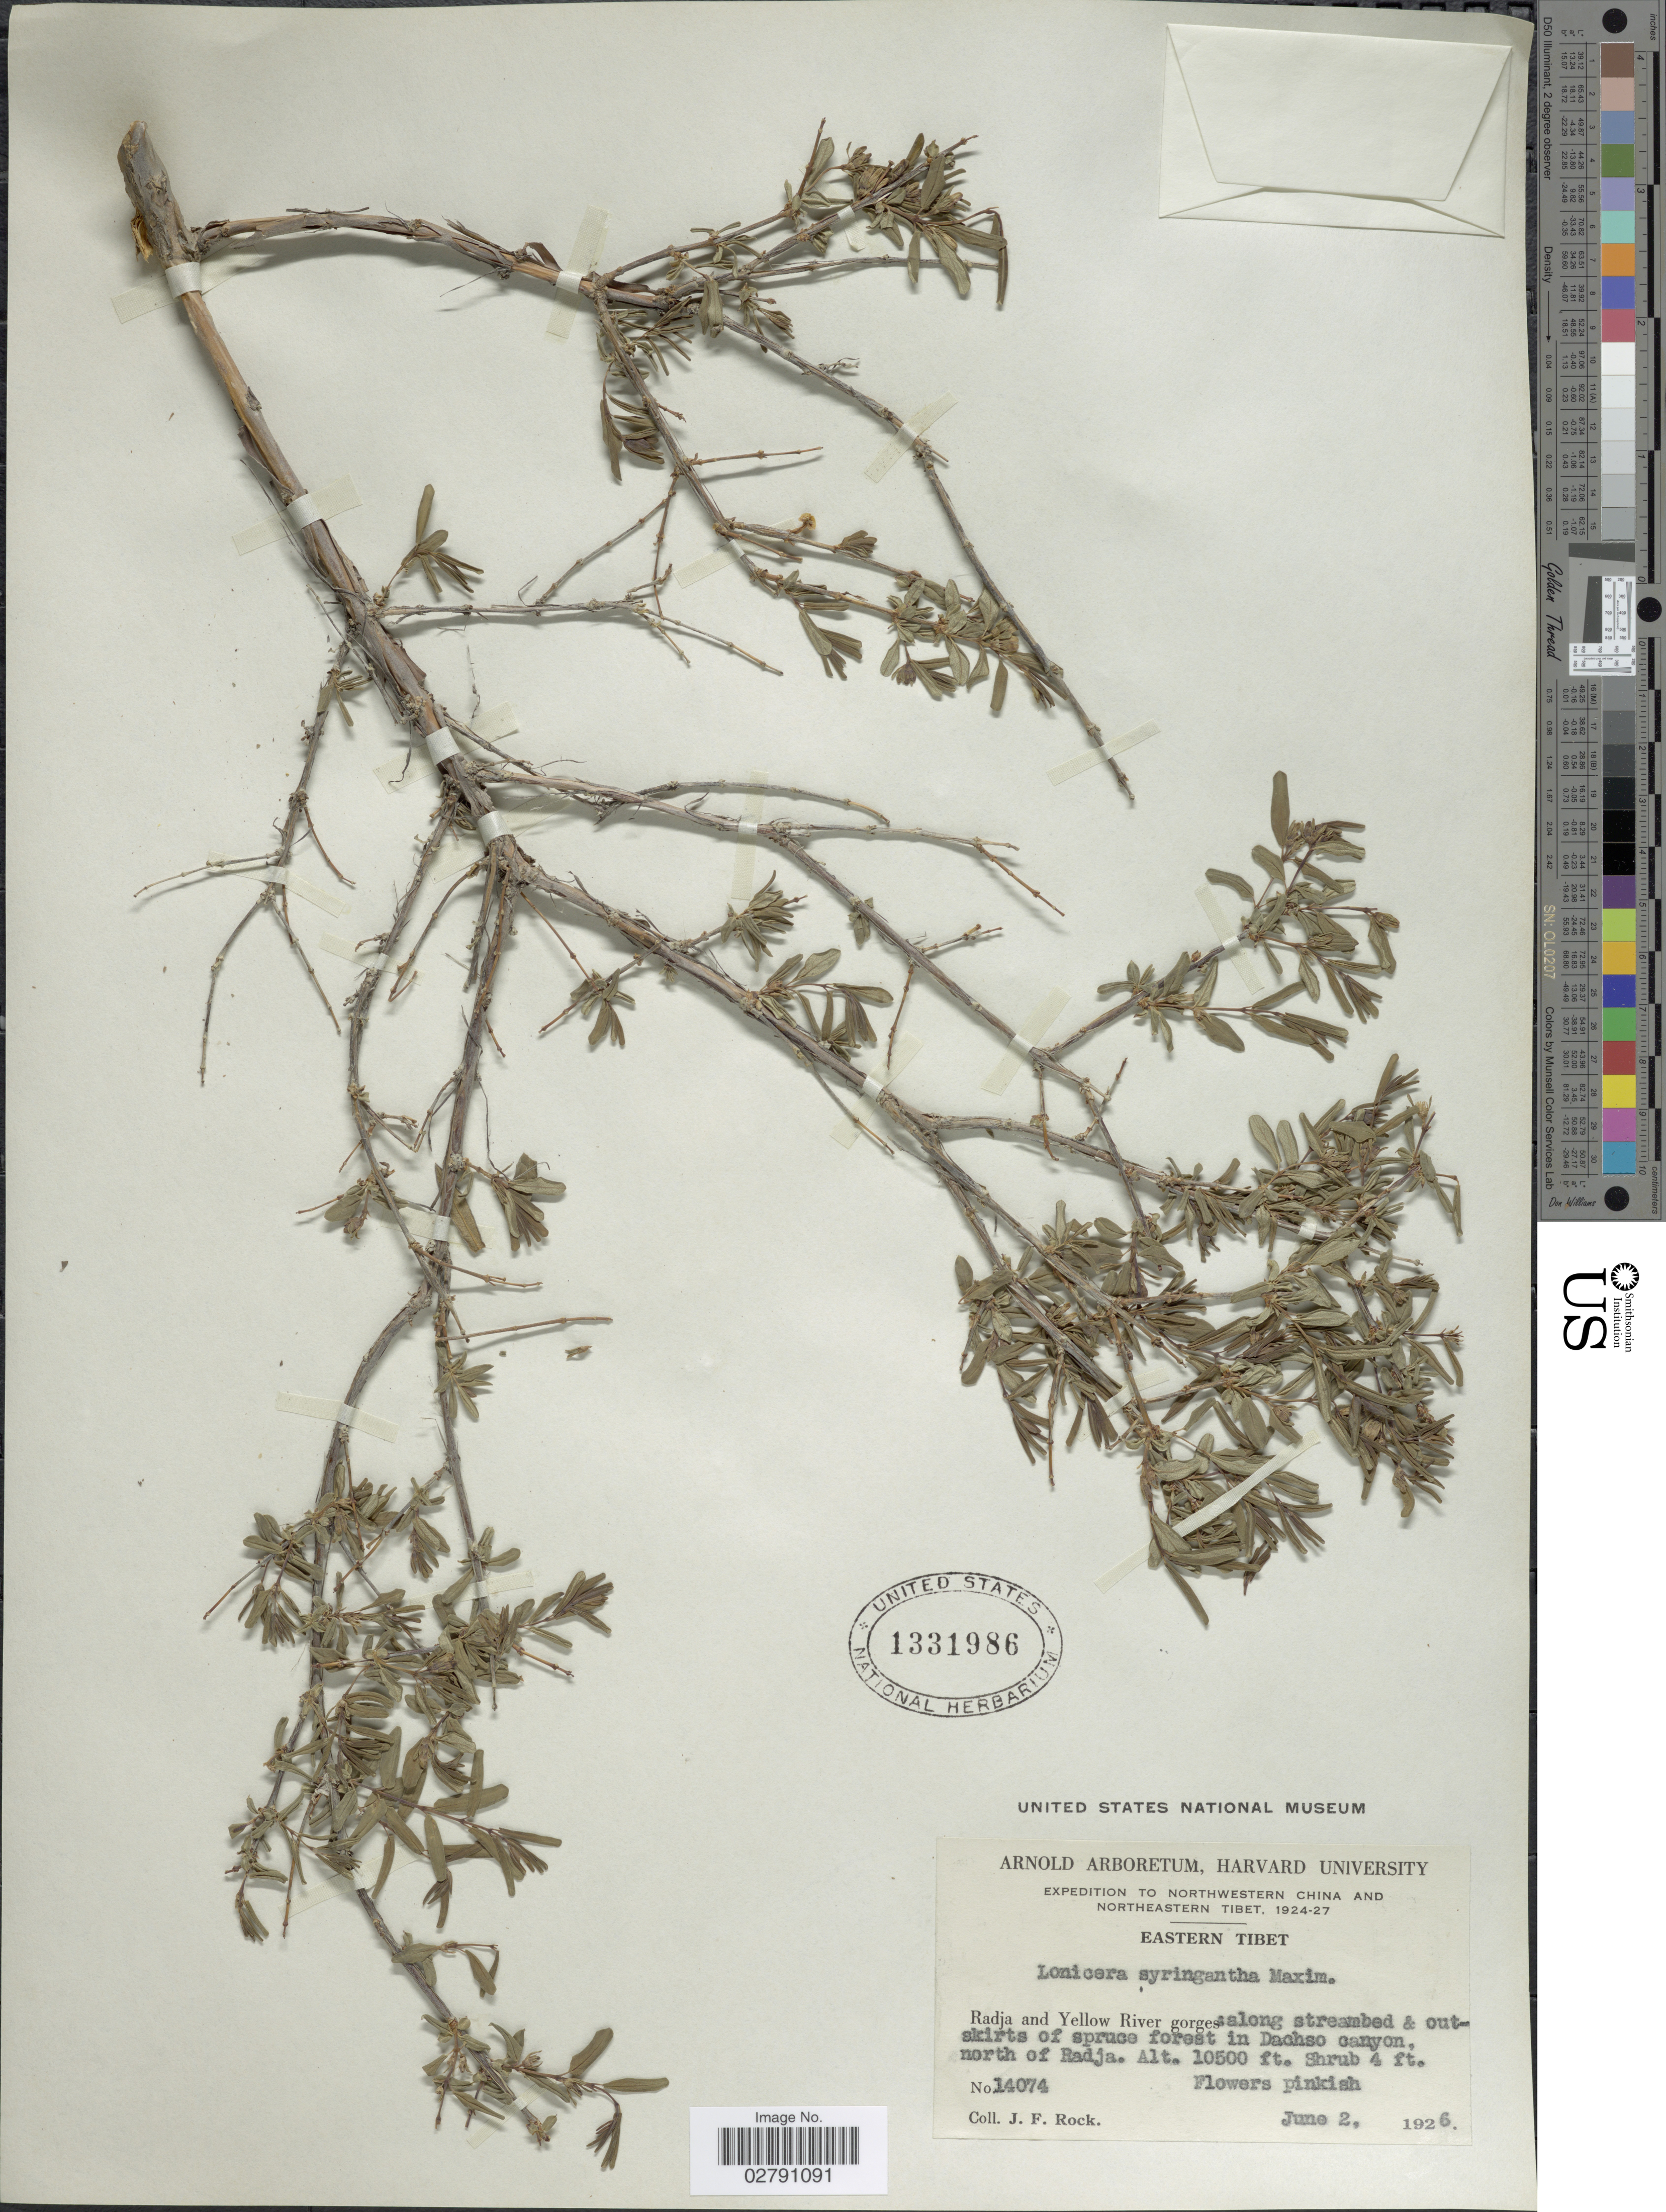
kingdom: Plantae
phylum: Tracheophyta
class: Magnoliopsida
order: Dipsacales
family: Caprifoliaceae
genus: Lonicera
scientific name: Lonicera syringantha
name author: Maxim.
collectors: J. Rock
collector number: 14074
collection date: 1926-06-02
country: China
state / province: Xizang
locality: Northwestern China and Northeastern Tibet. Eastern Tibet. Radja and Yellow River gorges: along streambed & outskirts of spruce forest in Dachso canyon, north of Radja.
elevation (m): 3200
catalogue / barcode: US 1331986